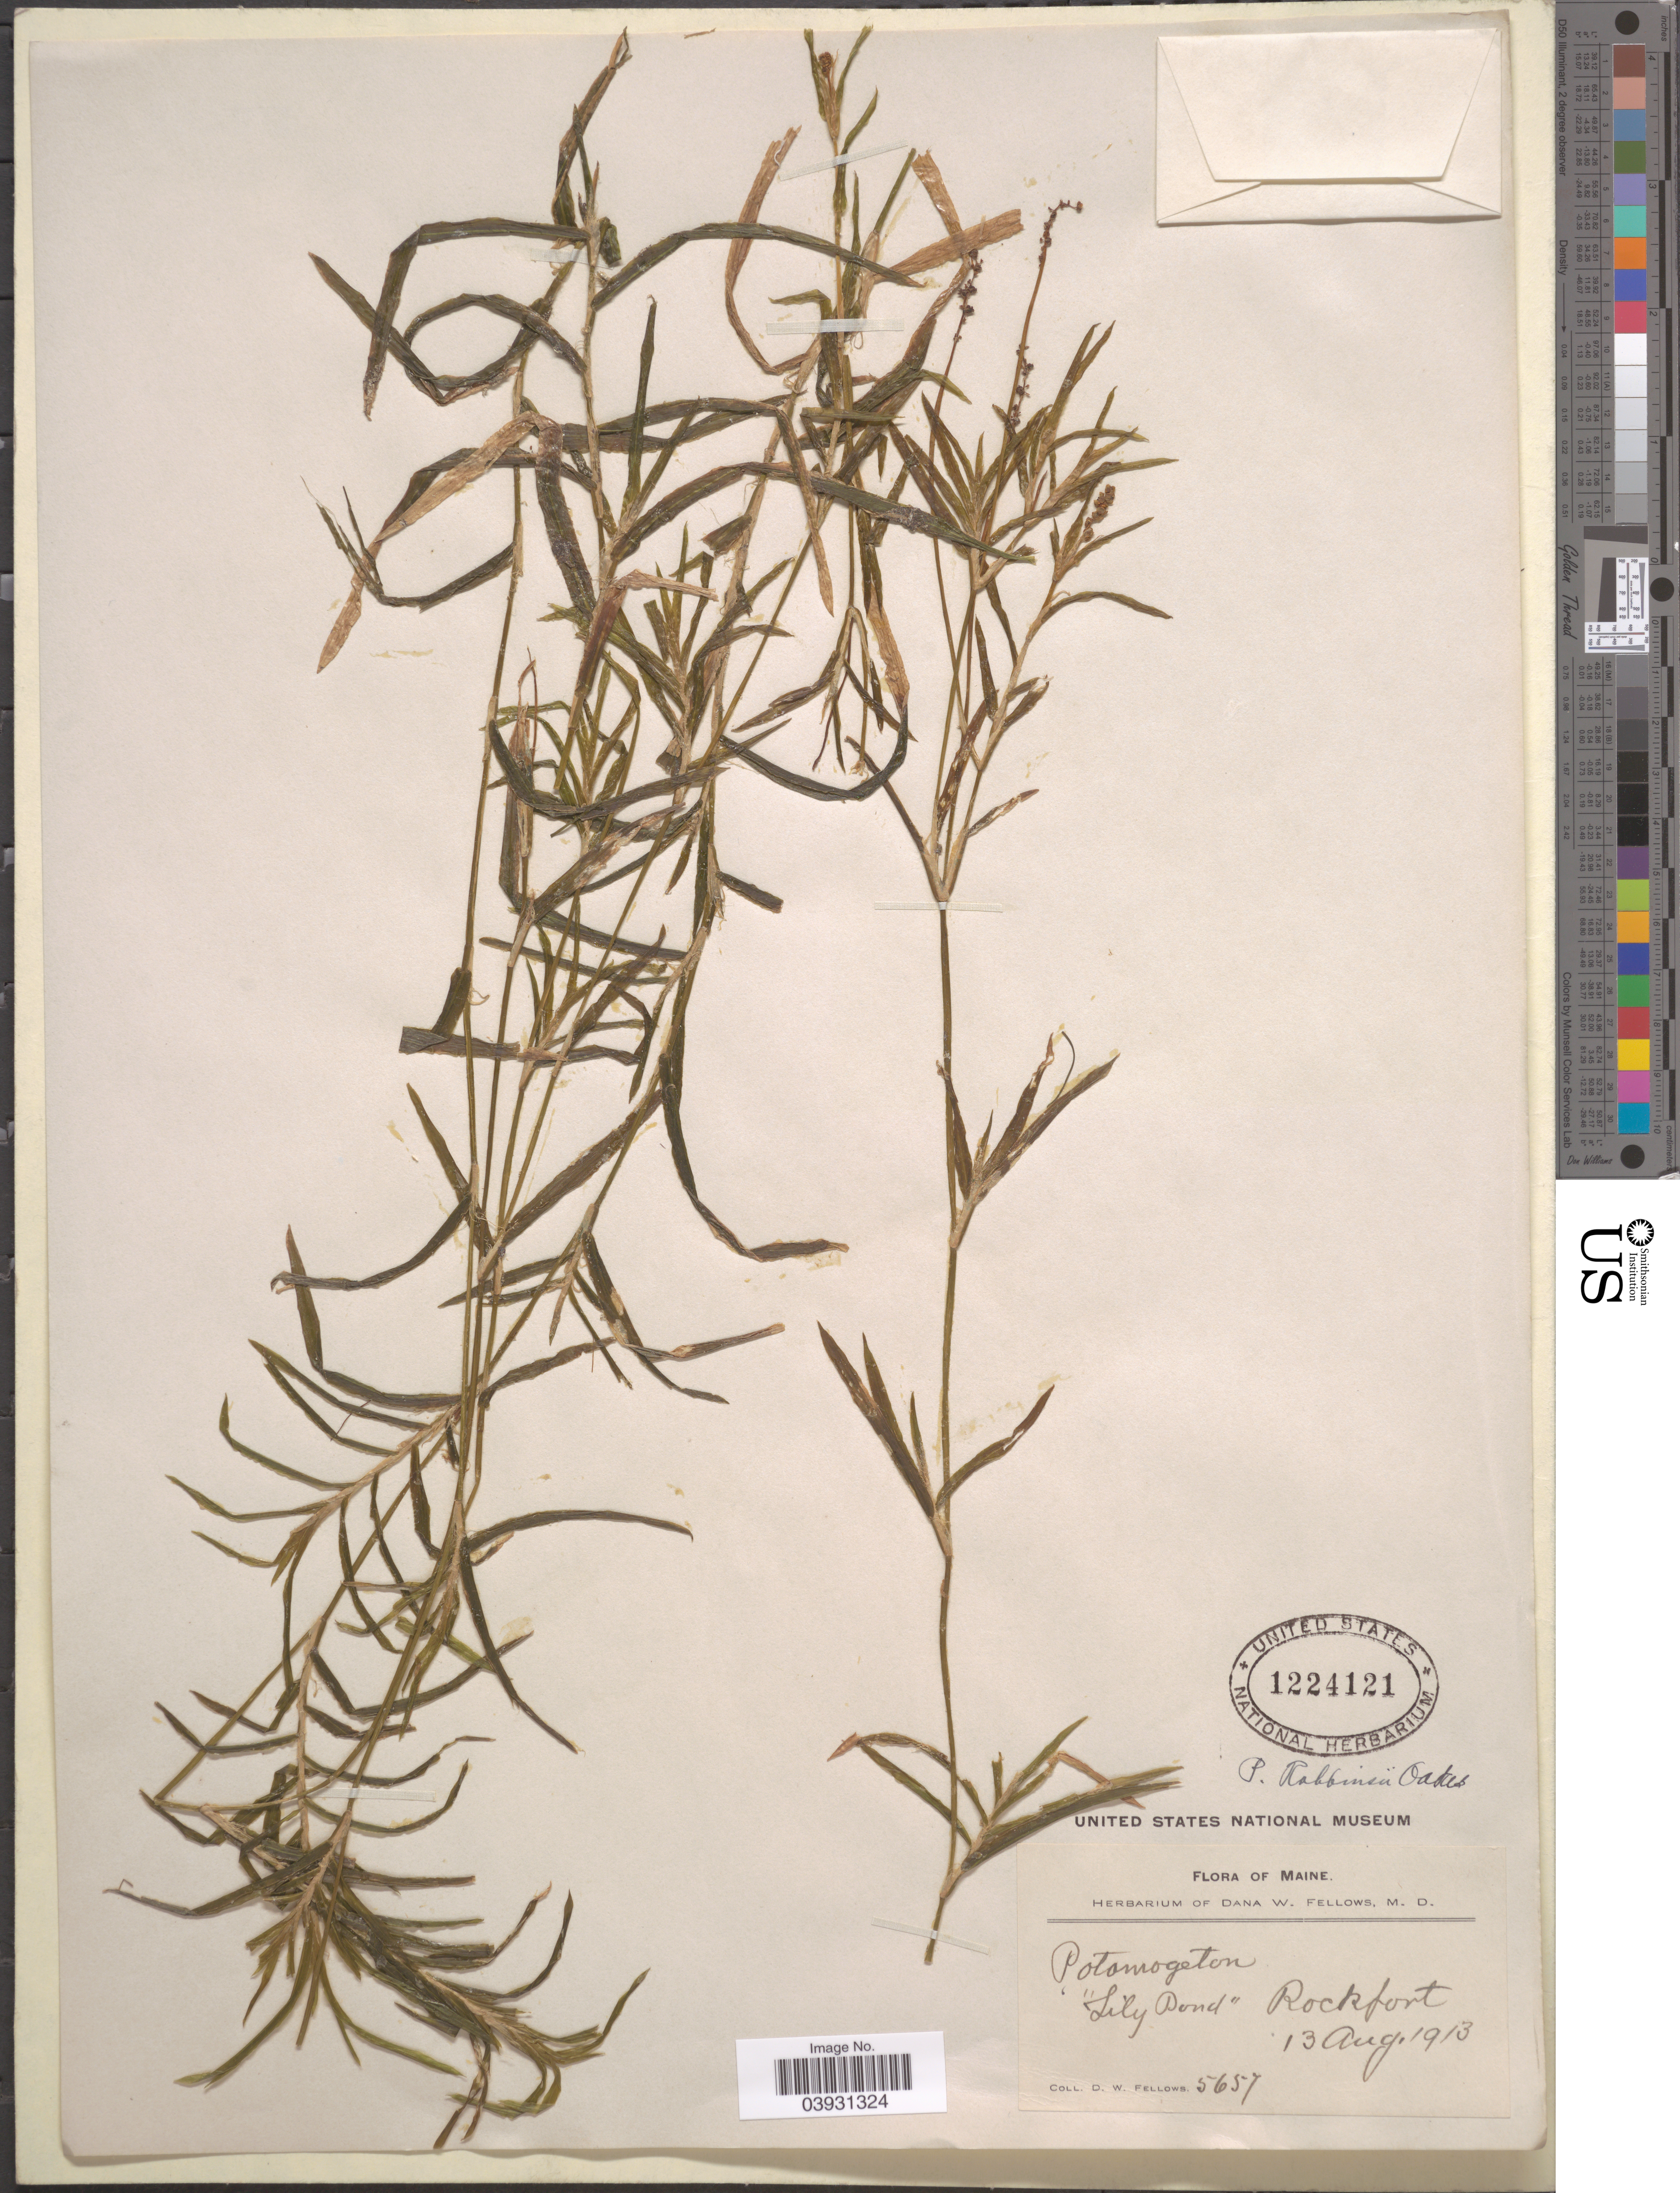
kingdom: Plantae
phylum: Tracheophyta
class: Liliopsida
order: Alismatales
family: Potamogetonaceae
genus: Potamogeton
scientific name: Potamogeton robbinsii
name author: Oakes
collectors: D. W. Fellows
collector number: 5657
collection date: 1913-08-13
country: United States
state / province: Maine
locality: Sily Pond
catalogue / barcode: US 1224121